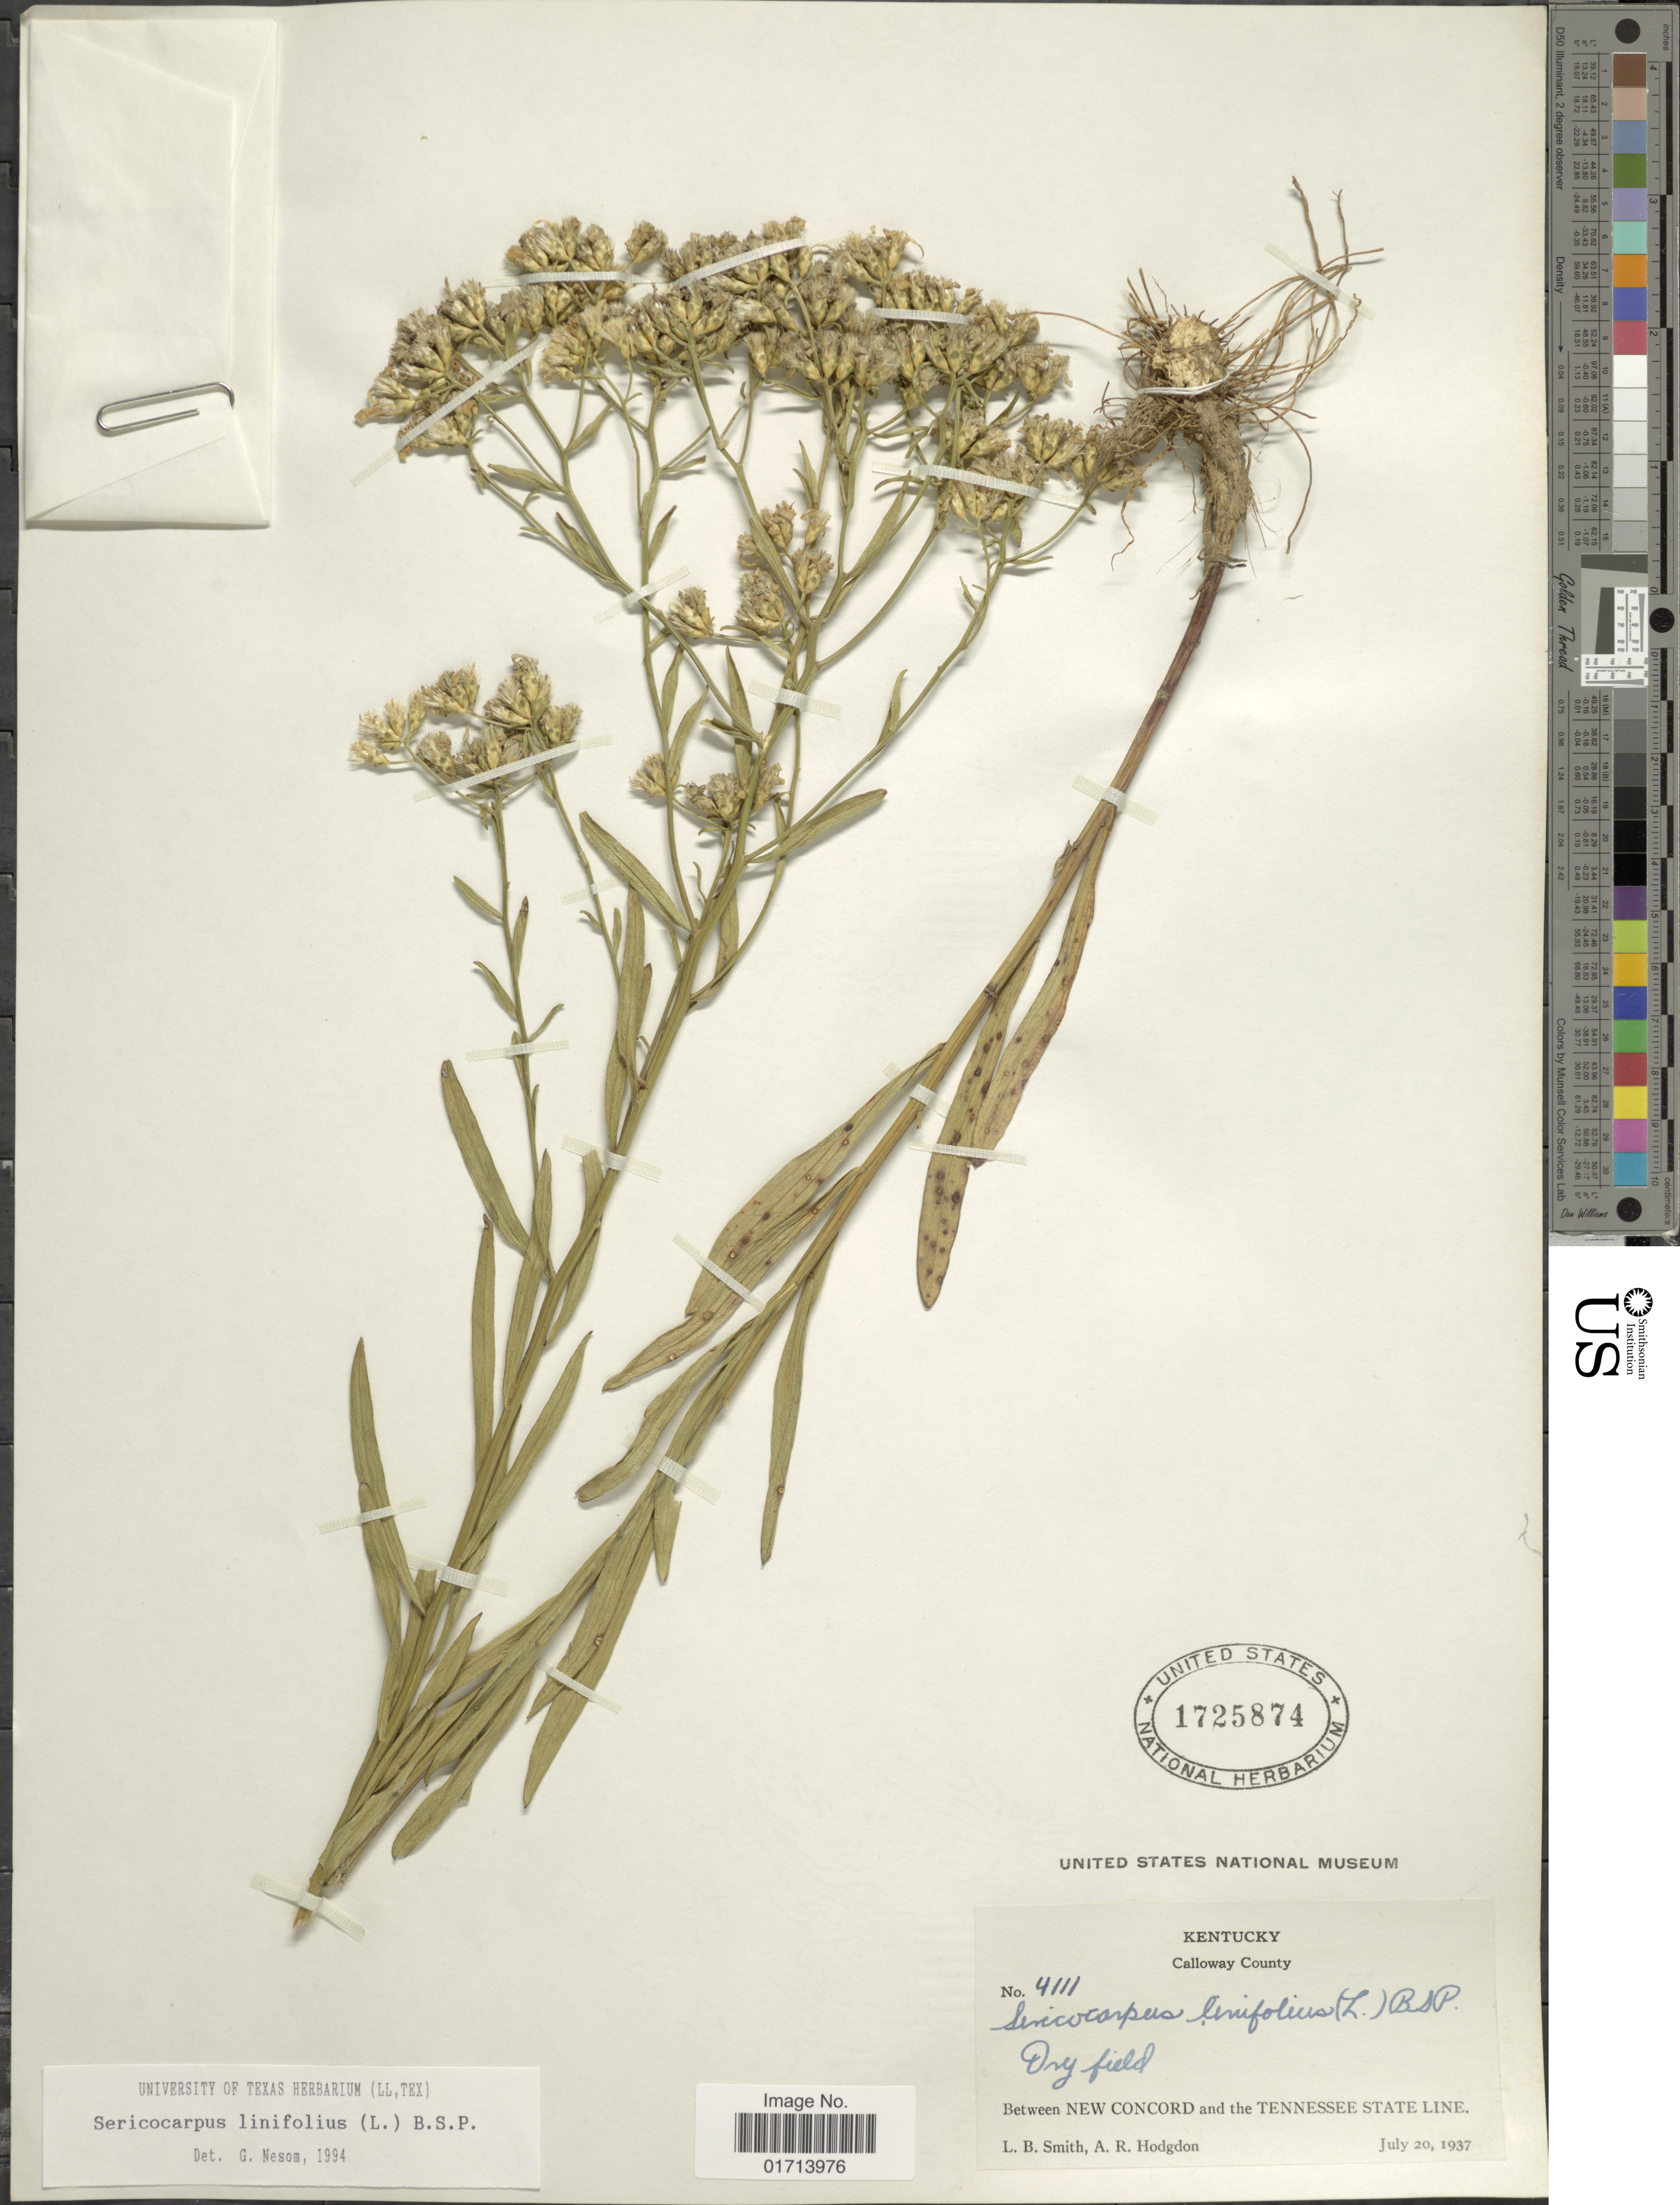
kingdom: Plantae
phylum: Tracheophyta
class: Magnoliopsida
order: Asterales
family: Asteraceae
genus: Sericocarpus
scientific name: Sericocarpus linifolius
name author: (L.) Britton, Stearns & Poggenb.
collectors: L. Smith & A. R. Hodgdon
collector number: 4111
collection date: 1937-07-20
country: United States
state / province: Kentucky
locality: Between New Concord and the Tennessee State Line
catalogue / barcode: US 1725874